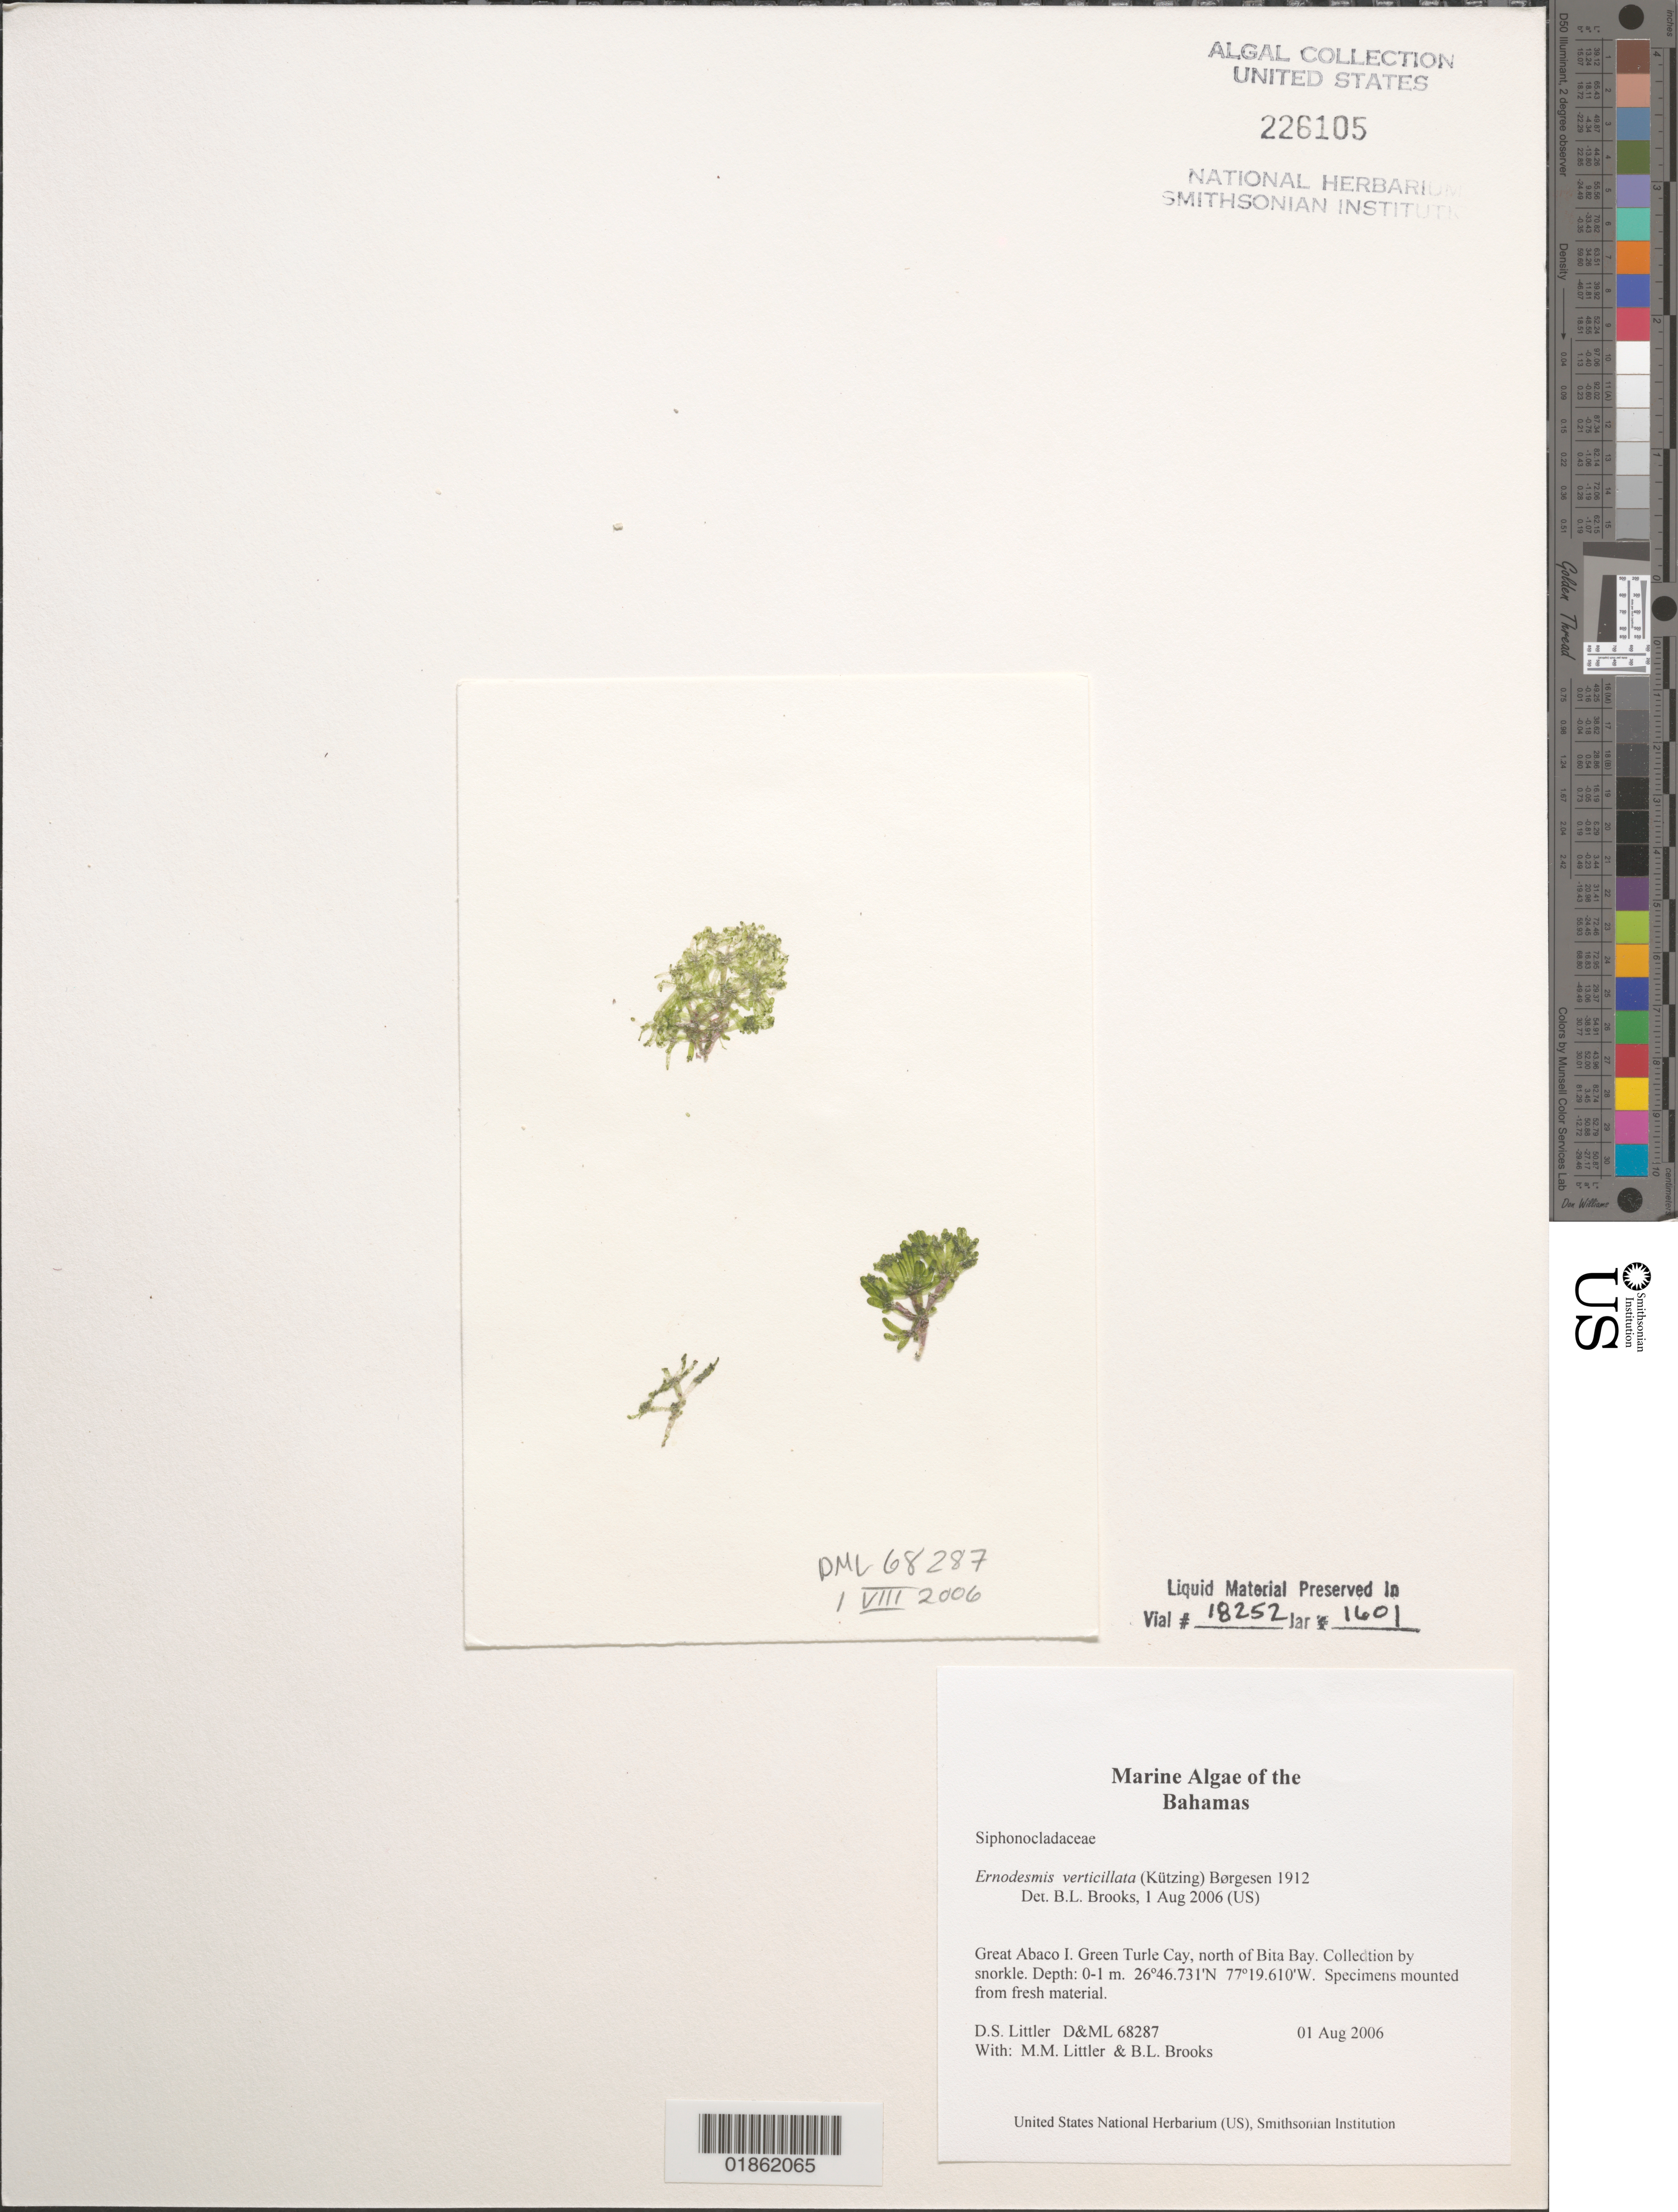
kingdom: Plantae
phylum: Chlorophyta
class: Ulvophyceae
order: Siphonocladales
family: Siphonocladaceae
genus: Ernodesmis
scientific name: Ernodesmis sp.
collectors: M. M. Littler, D. S. Littler & B. Brooks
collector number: D&ML 68287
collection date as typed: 01 Aug 2006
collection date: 2006-08-01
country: Bahamas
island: Green Turtle Cay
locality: Rock outcrop north of Bita Bay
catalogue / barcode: US 226105